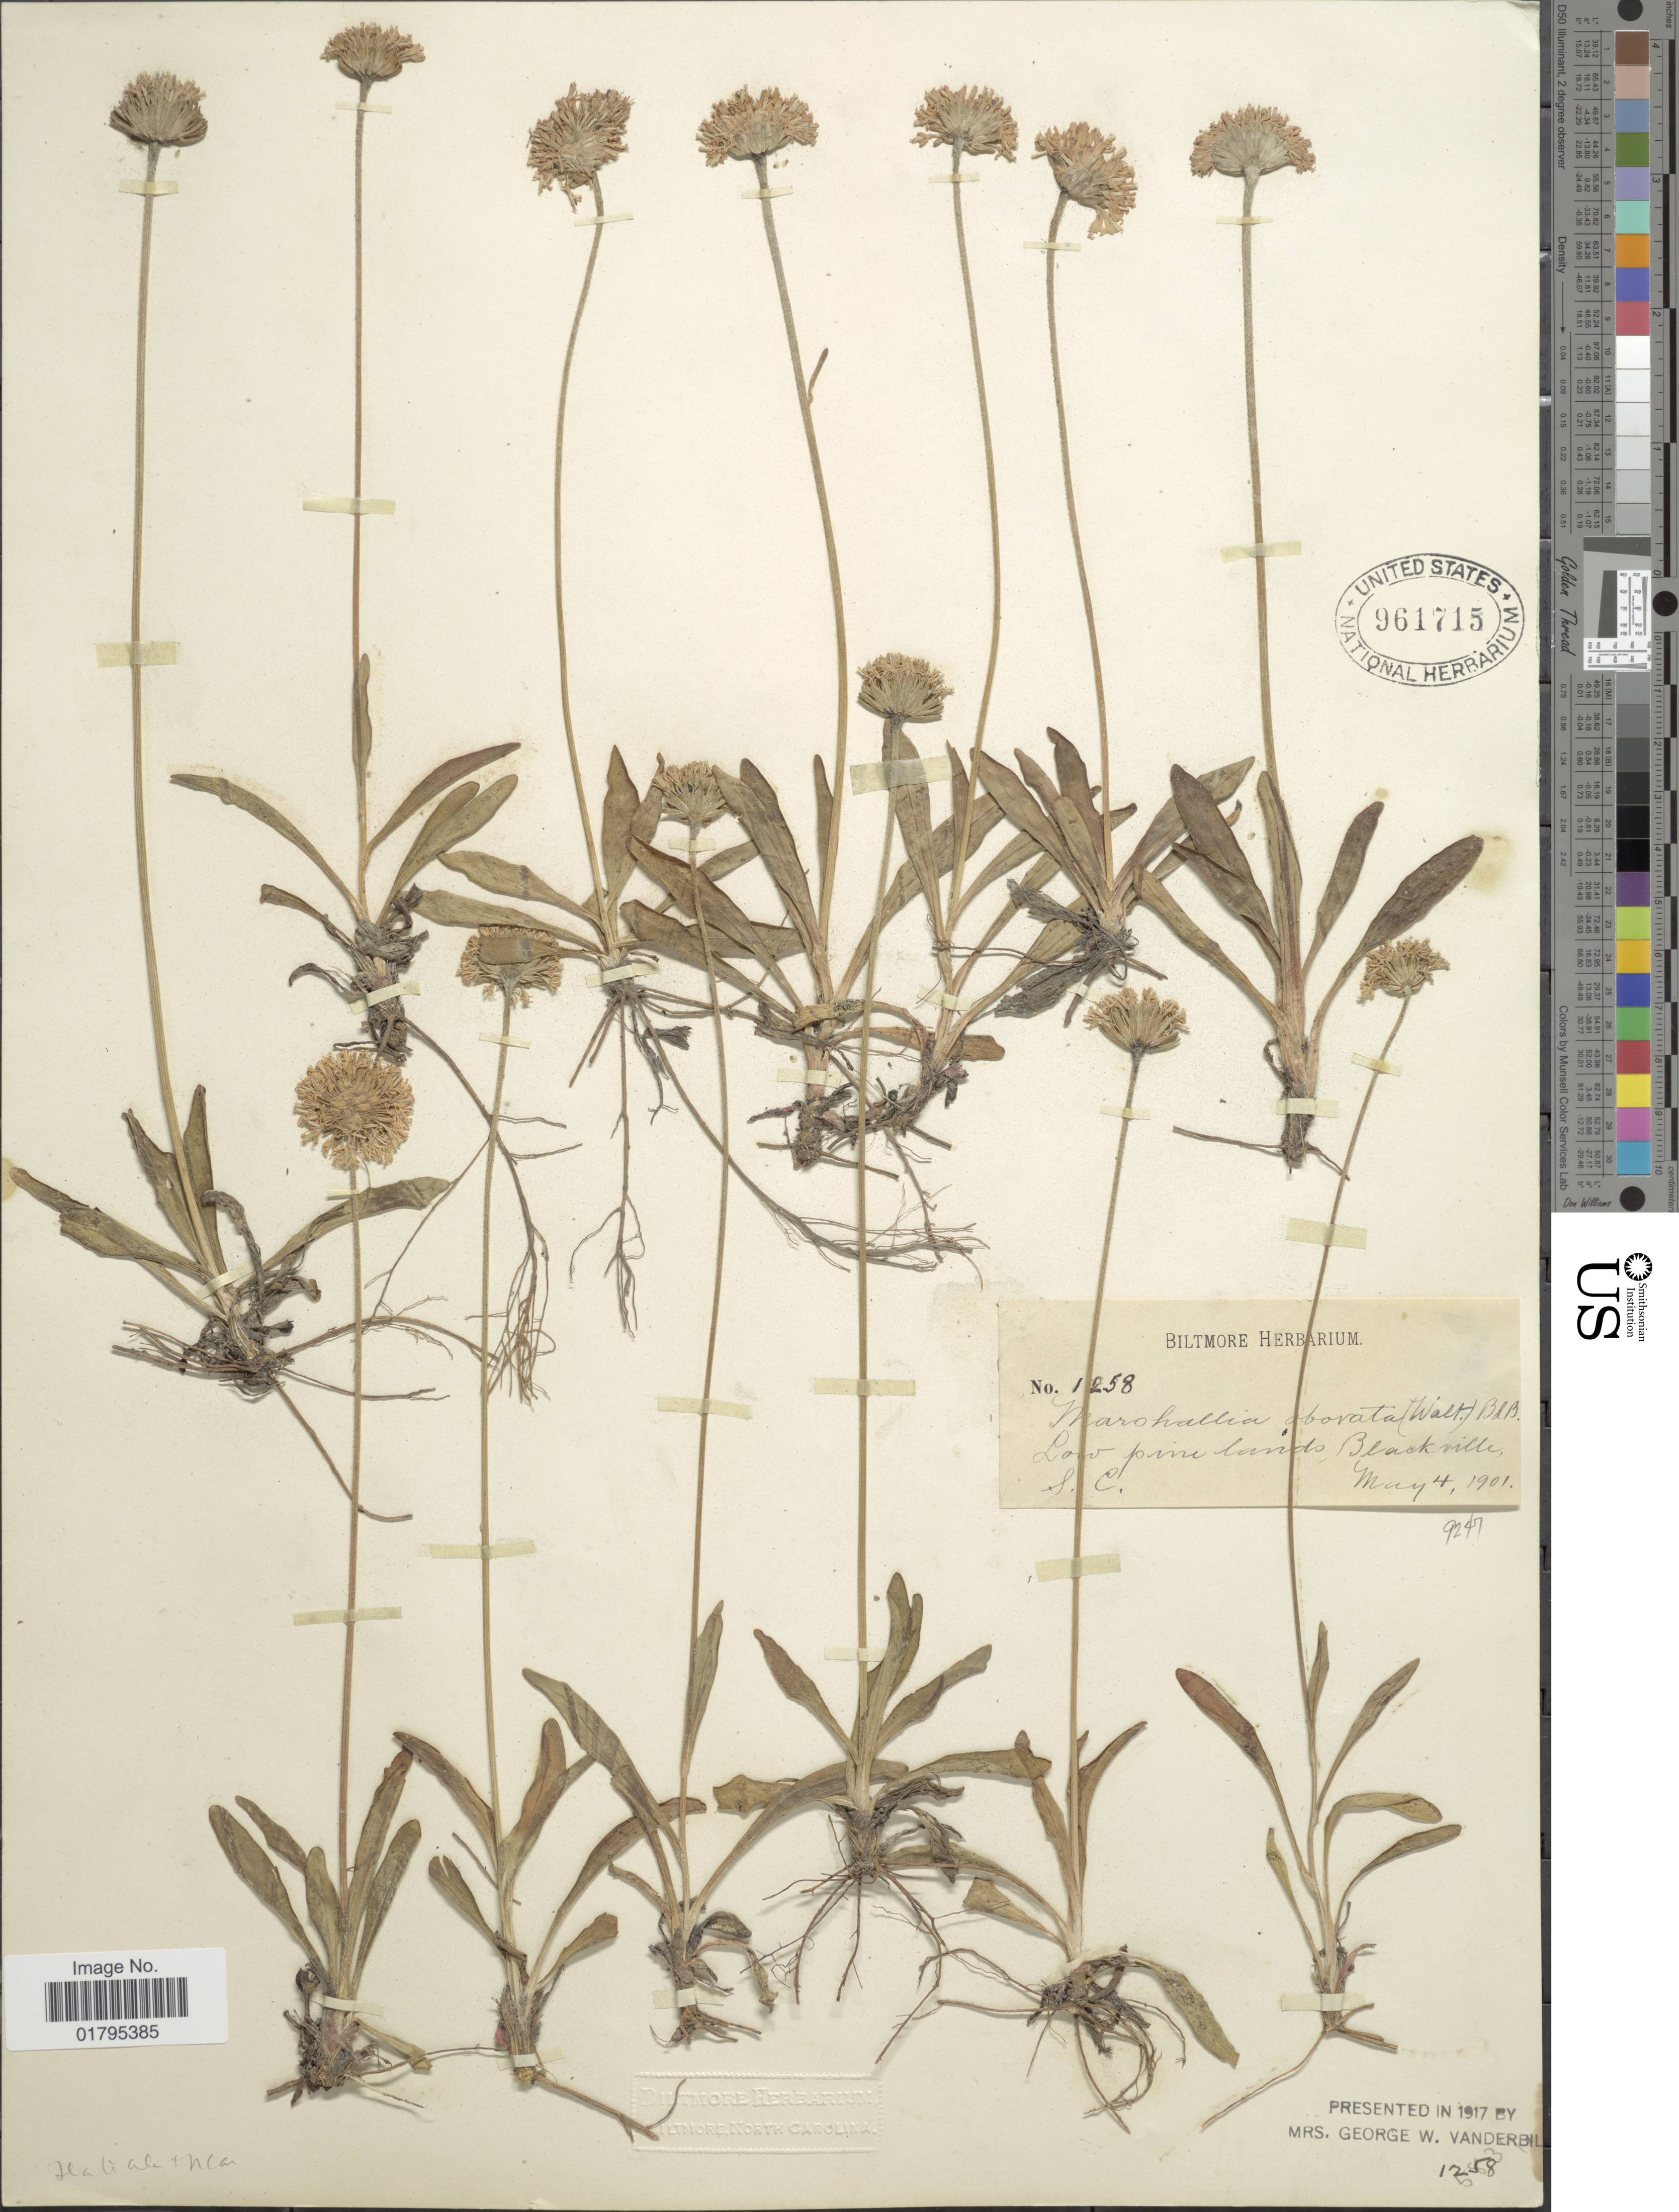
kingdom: Plantae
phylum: Tracheophyta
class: Magnoliopsida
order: Asterales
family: Asteraceae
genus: Marshallia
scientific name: Marshallia obovata var. obovata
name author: (Walter) Beadle & F.E. Boynton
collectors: ex herb. Biltmore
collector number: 1258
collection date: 1901-05-04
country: United States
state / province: South Carolina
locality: Low pine lands, Blackville, S. C.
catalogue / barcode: US 961715